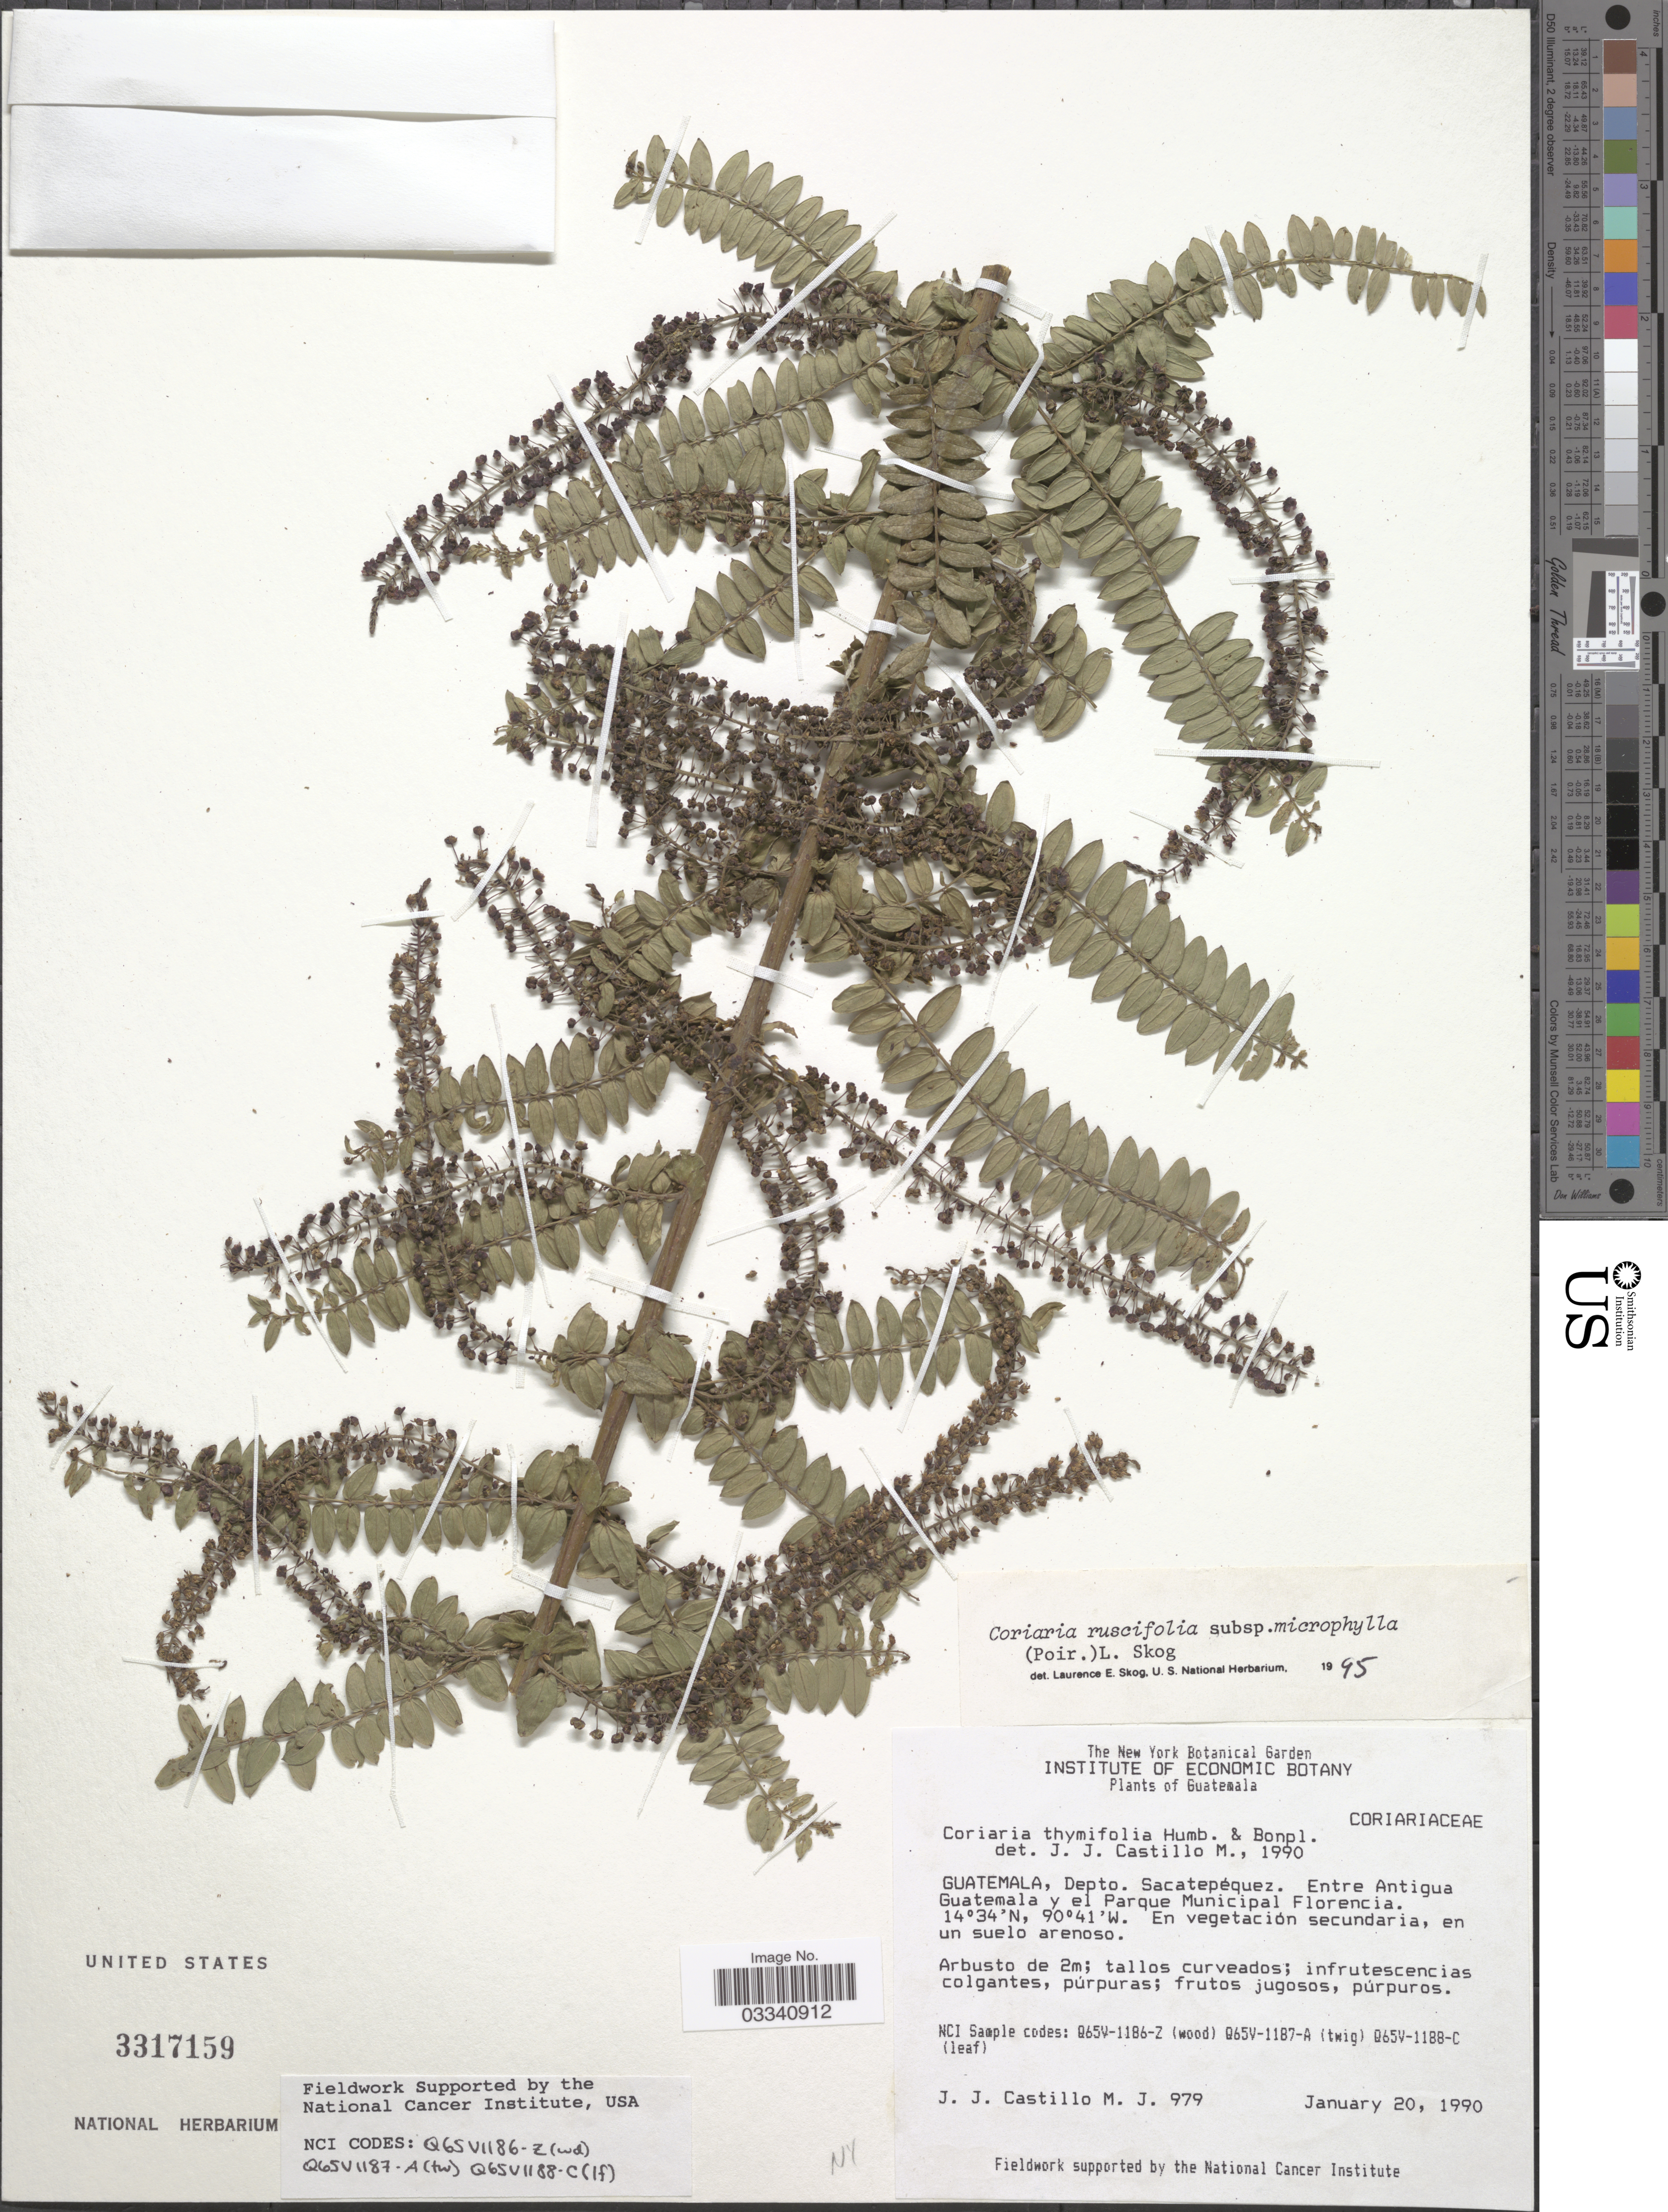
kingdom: Plantae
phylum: Tracheophyta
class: Magnoliopsida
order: Cucurbitales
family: Coriariaceae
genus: Coriaria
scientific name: Coriaria ruscifolia subsp. microphylla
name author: (Poir.) L.E. Skog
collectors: J. Castillo M. J.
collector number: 979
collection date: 1990-01-20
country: Guatemala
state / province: Sacatepéquez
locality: Depto. Sacatepéquez. Entre Antigua Guatemala y el Parque Municipal Florencia.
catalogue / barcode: US 3317159